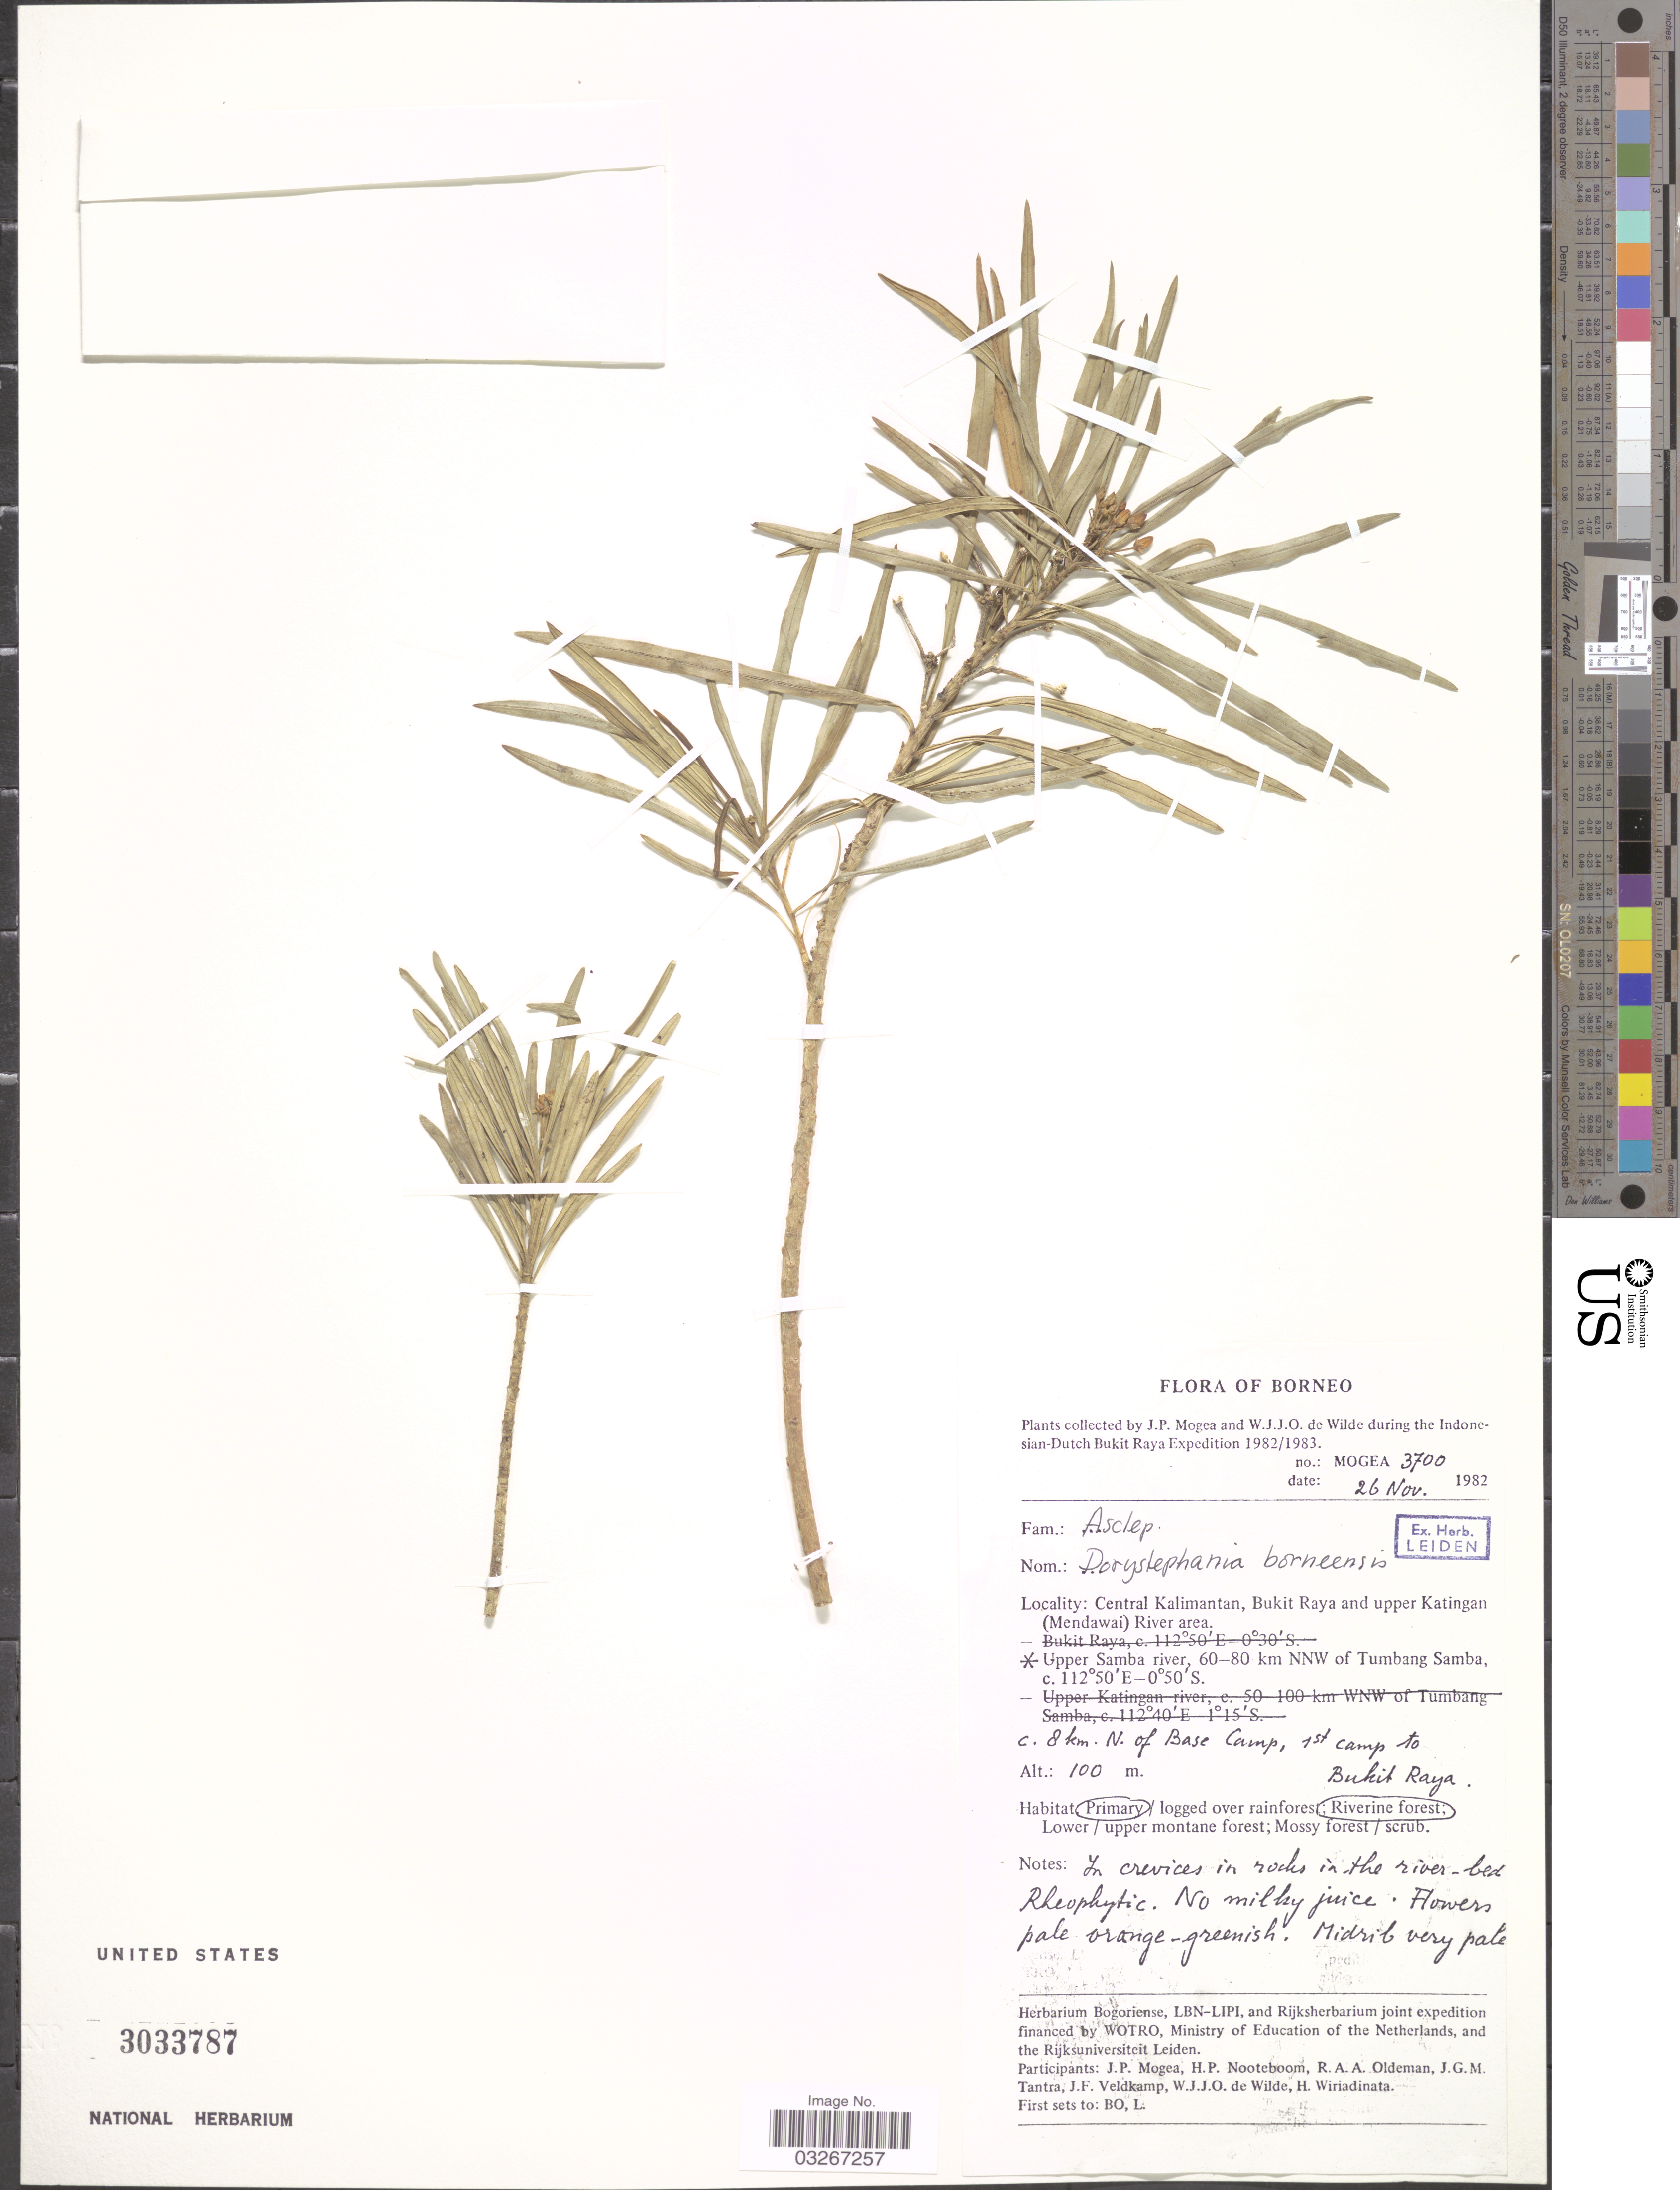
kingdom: Plantae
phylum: Tracheophyta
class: Magnoliopsida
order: Gentianales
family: Apocynaceae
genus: Dorystephania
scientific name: Dorystephania borneensis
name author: Steenis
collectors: J. Mogea & W. J. de Wilde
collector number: MOGEA 3700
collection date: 1982-11-26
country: Indonesia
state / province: Kalimantan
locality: Borneo. Bukit Raya. Central Kalimantan, Bukit Raya and upper Katingan (Mendawai) River area. Upper Samba river, 60-80 km NNW of Tumbang Samba. C. 8 km. N. of Base Camp, 1st camp to Bukit Raya.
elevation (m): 100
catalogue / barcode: US 3033787